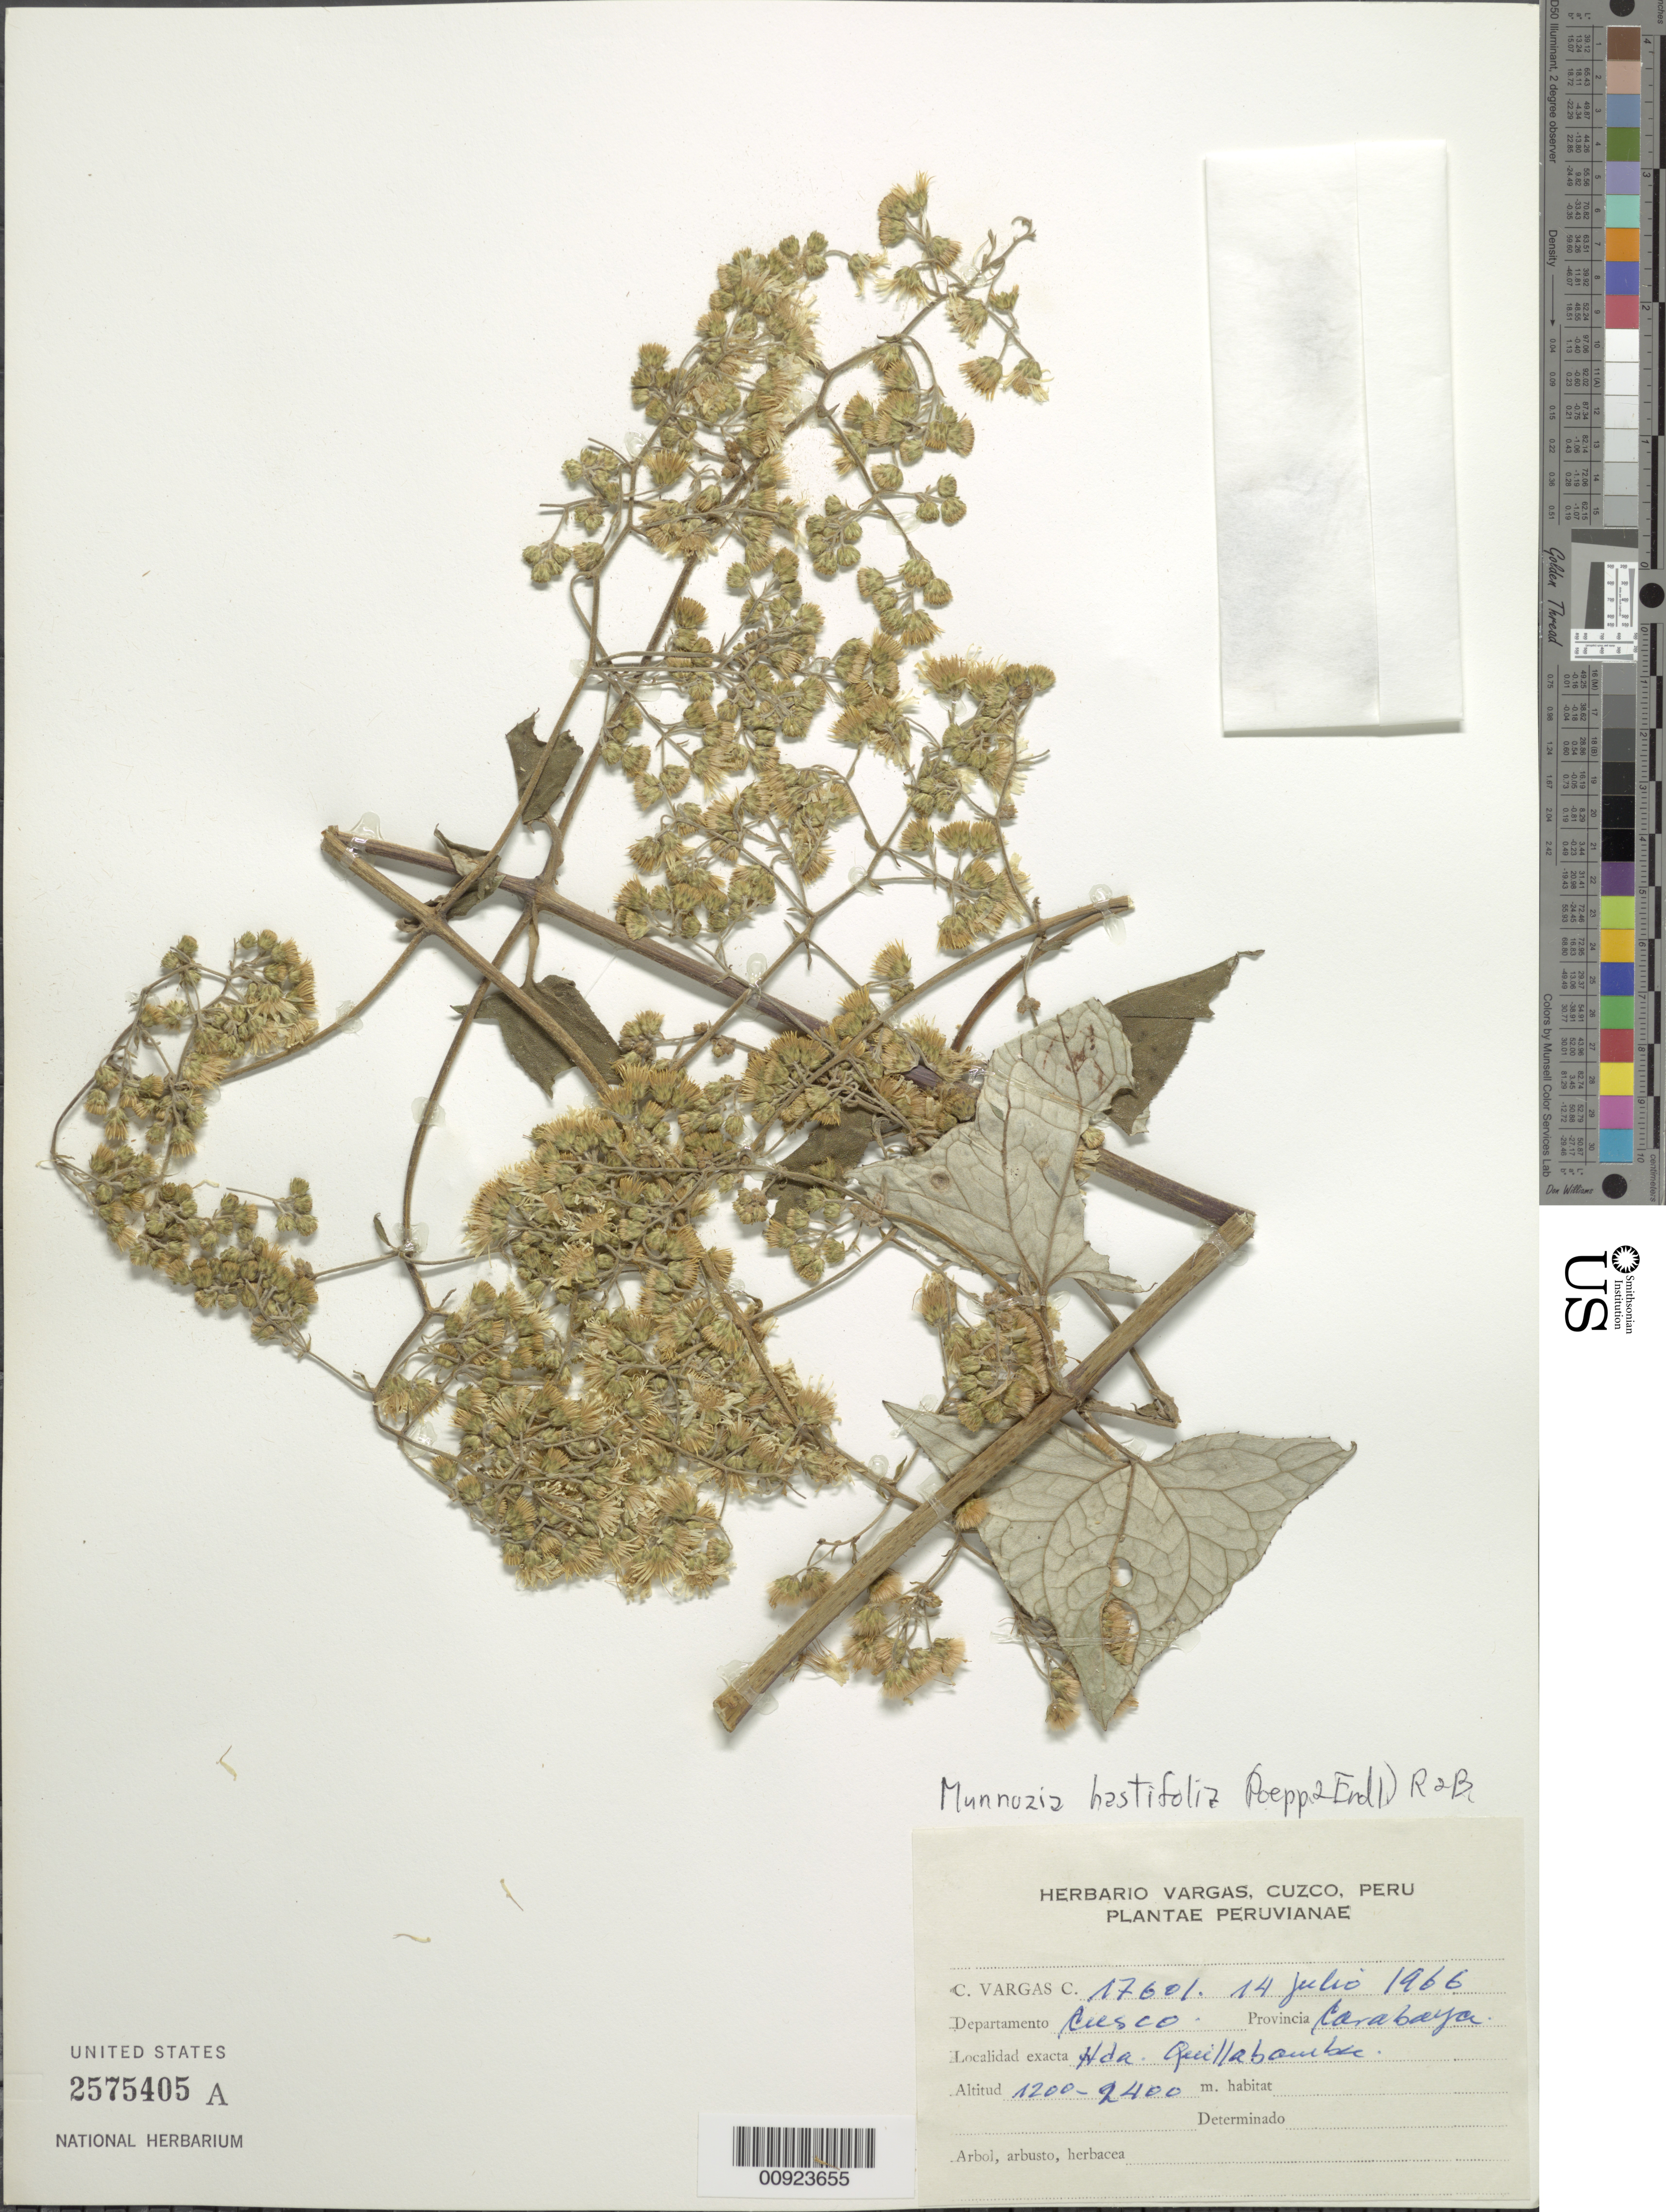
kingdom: Plantae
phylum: Tracheophyta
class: Magnoliopsida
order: Asterales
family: Asteraceae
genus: Munnozia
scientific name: Munnozia hastifolia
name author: (Poepp.) H. Rob. & Brettell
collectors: C. Vargas C.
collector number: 17601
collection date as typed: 14 July 1966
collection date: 1966-07-14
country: Peru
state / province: Puno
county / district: Carabaya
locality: Hda. Quillabauibu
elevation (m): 1200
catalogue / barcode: US 2575405A